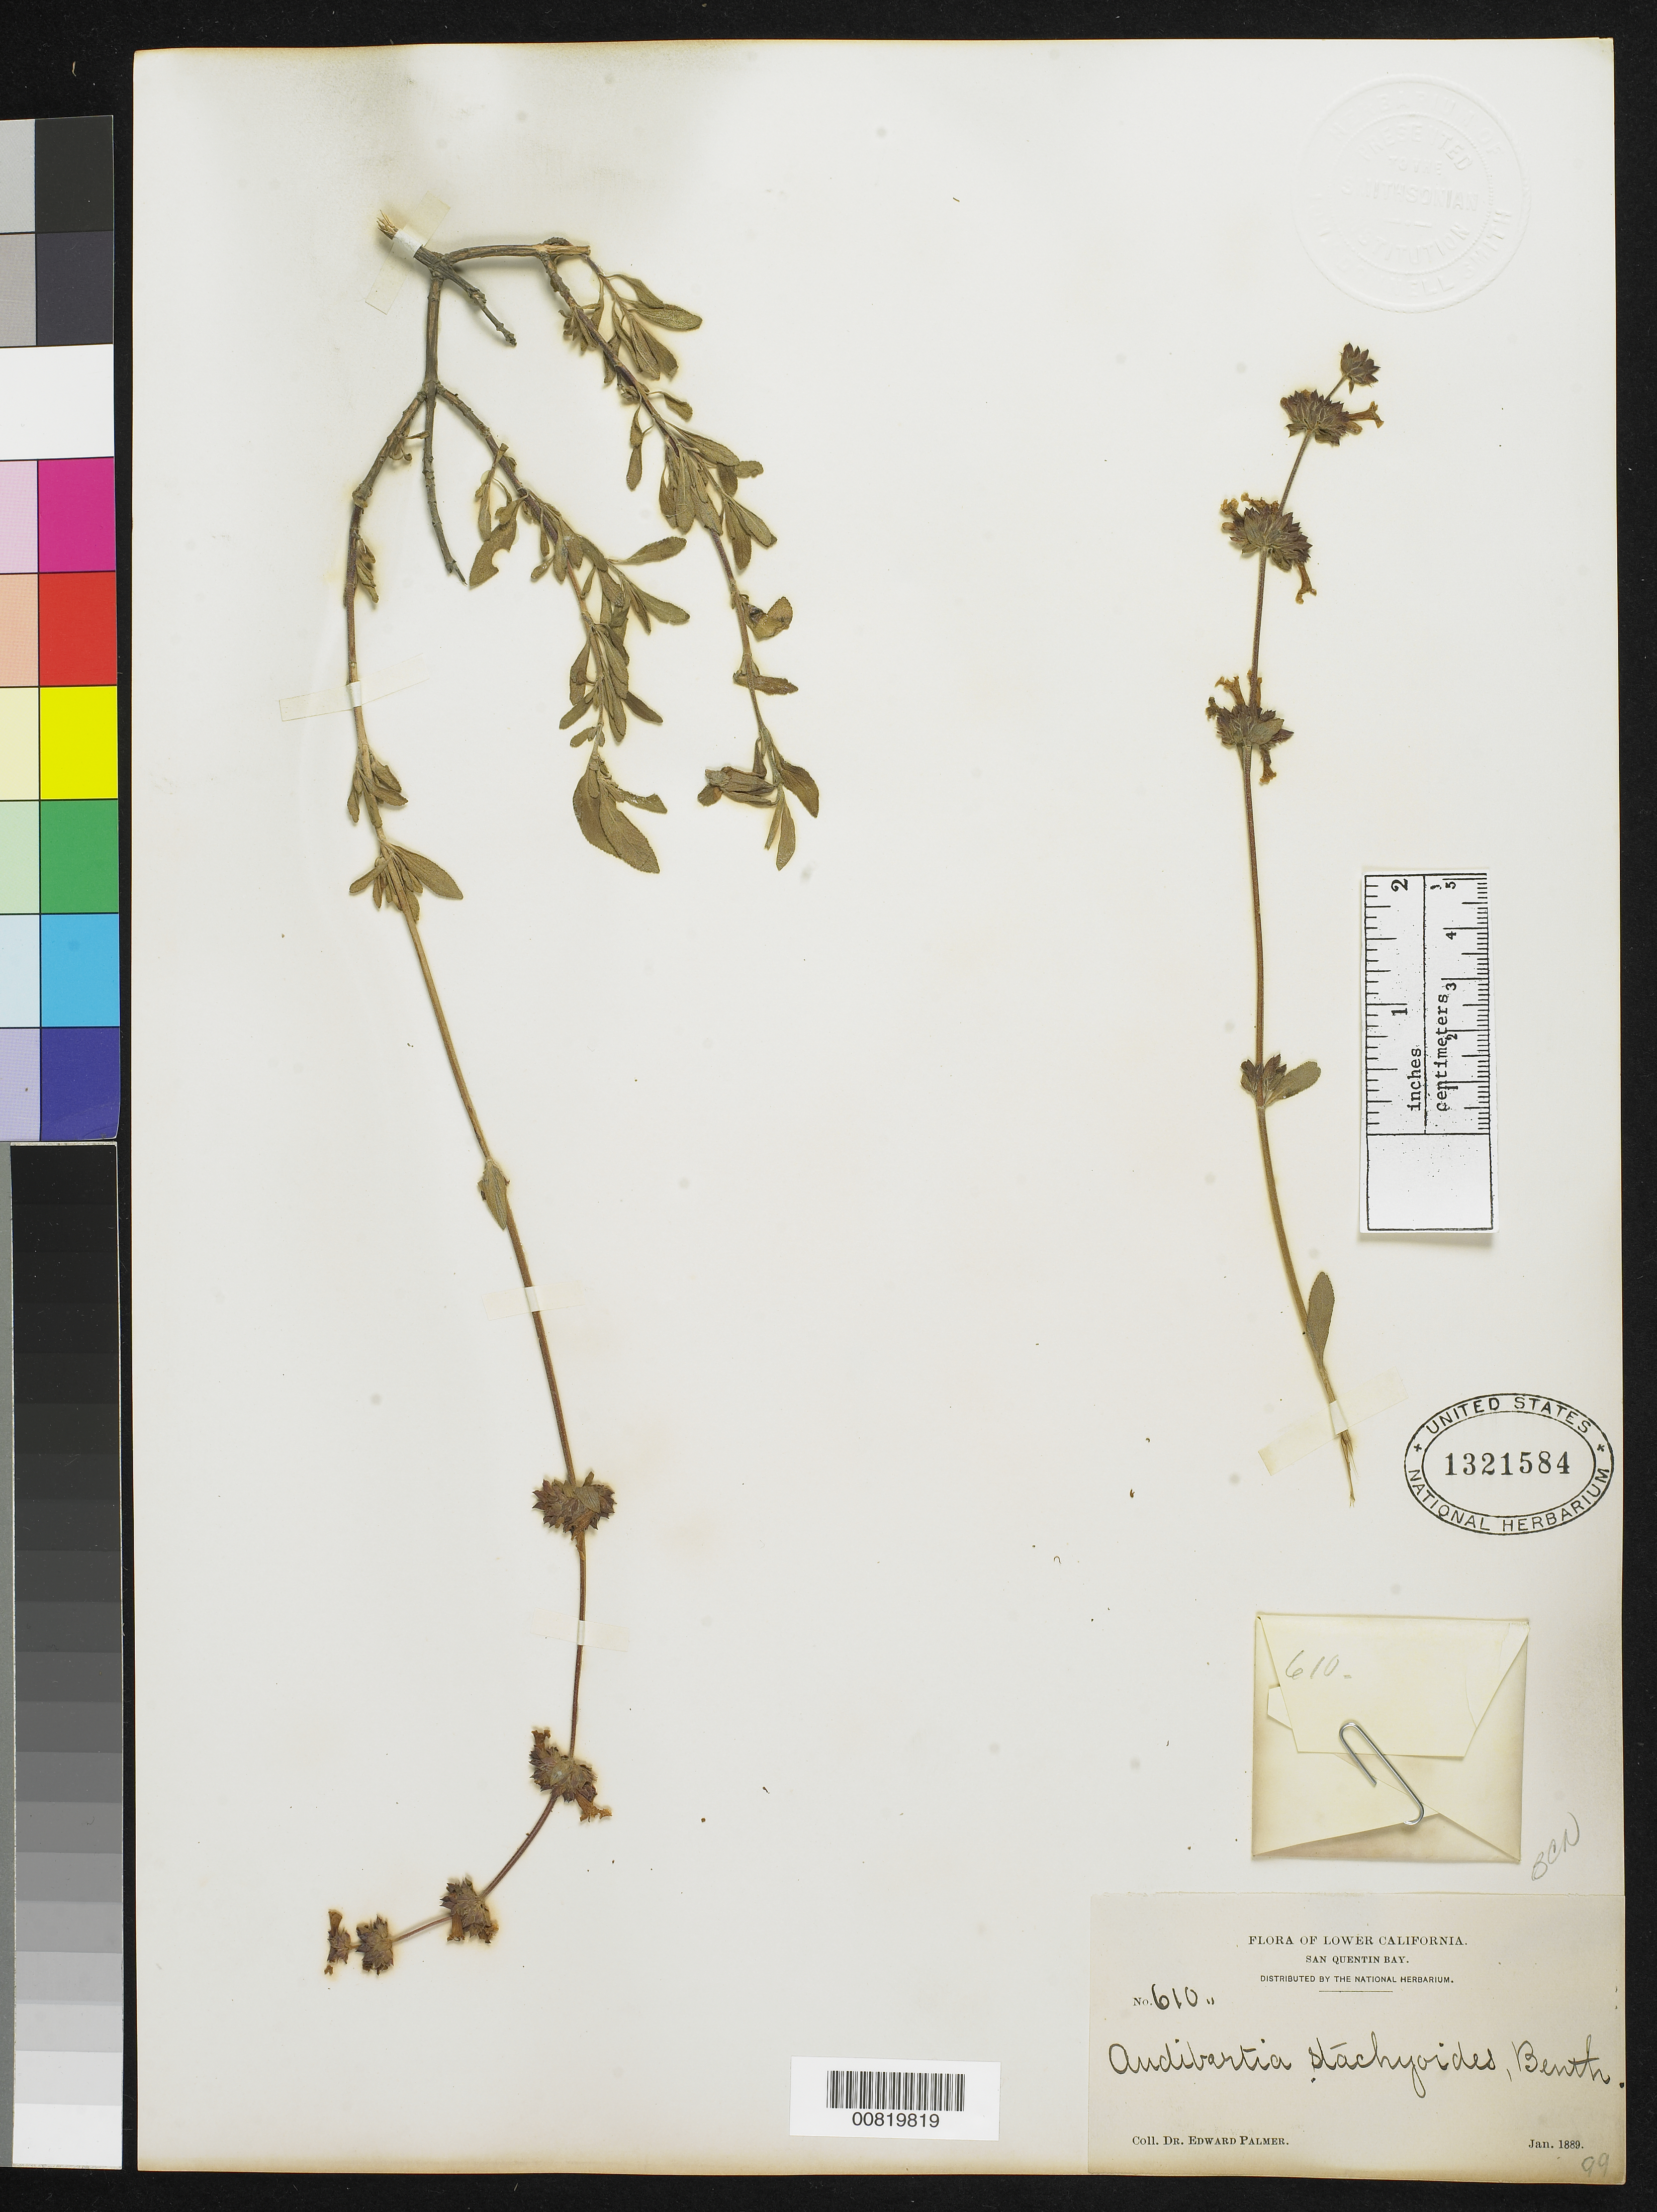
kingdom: Plantae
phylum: Tracheophyta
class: Magnoliopsida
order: Lamiales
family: Lamiaceae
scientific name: Audibertia stachyoides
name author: Benth.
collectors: E. Palmer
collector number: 610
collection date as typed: Jan 1889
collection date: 1889-01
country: Mexico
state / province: Baja California Norte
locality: San Quentin Bay, Baja California.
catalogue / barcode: US 1321584